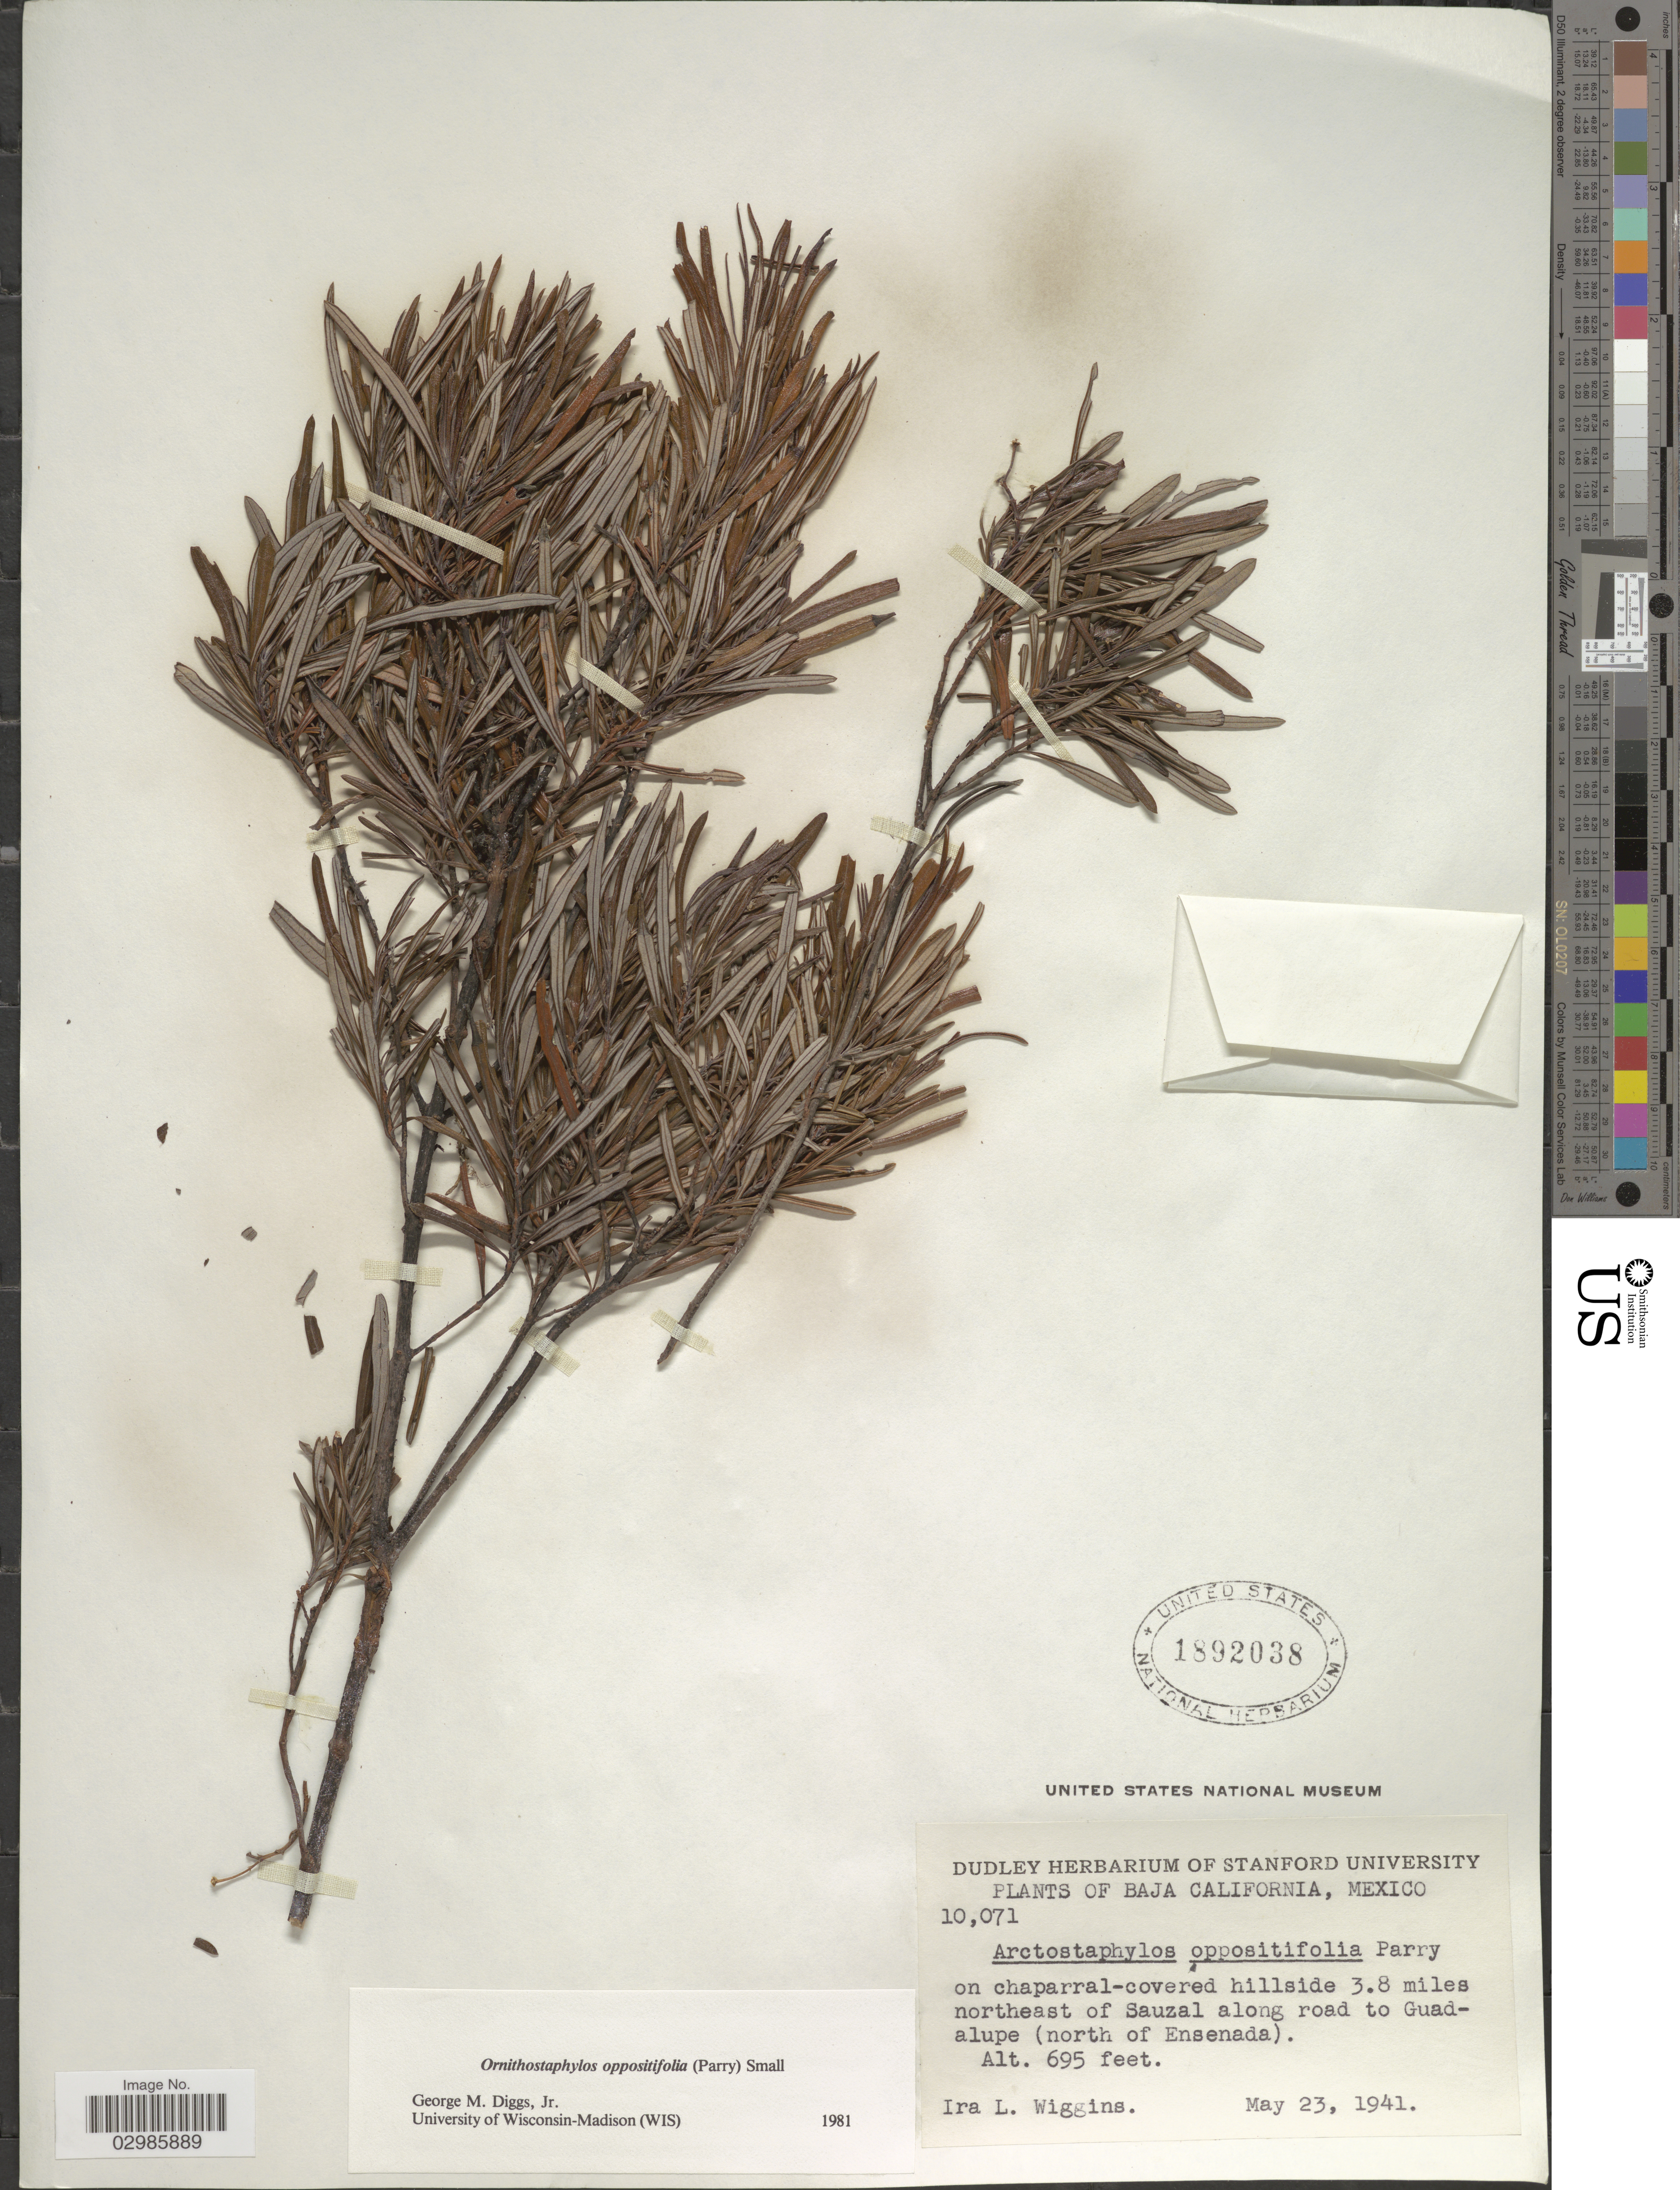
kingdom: Plantae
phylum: Tracheophyta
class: Magnoliopsida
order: Ericales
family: Ericaceae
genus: Ornithostaphylos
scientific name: Ornithostaphylos oppositifolia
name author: (Parry) Small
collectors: I. L. Wiggins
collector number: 10071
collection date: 1941-05-23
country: Mexico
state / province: Baja California Norte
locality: Hillside 3.8 miles northeast of Sauzal along road to Guadalupe (north of Ensenada).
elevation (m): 212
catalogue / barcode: US 1892038